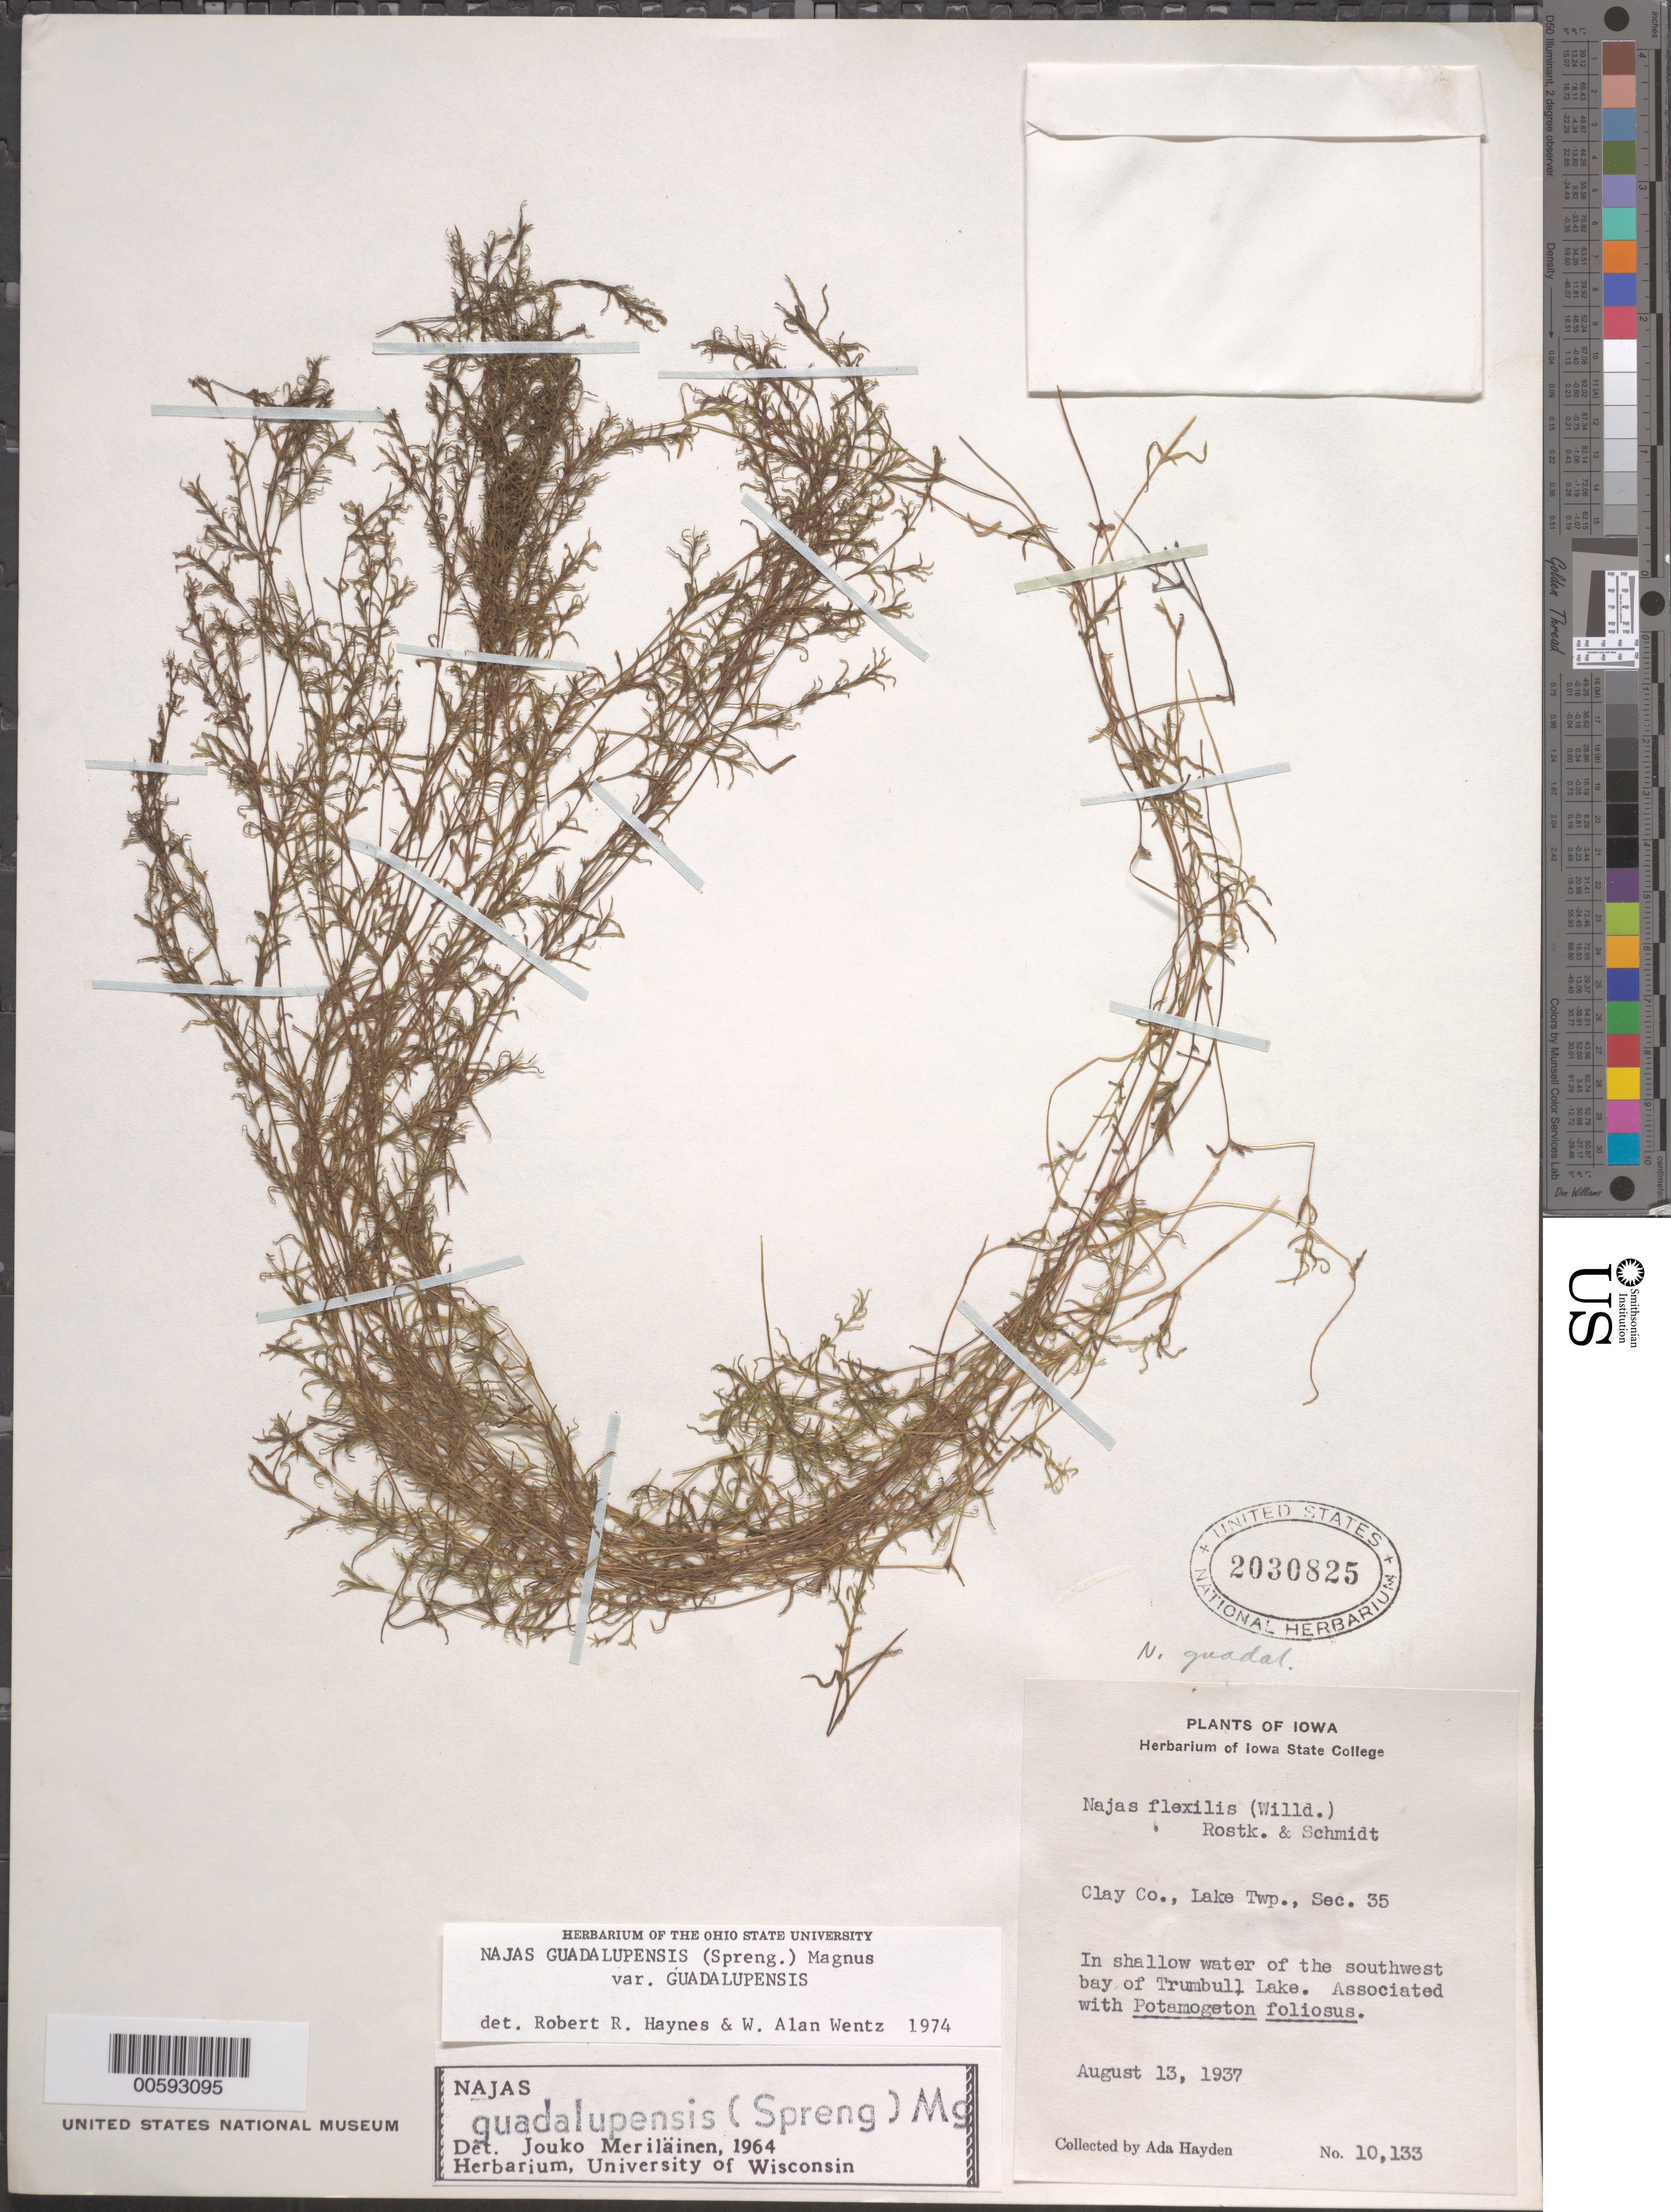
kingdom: Plantae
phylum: Tracheophyta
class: Liliopsida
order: Alismatales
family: Hydrocharitaceae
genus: Najas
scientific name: Najas guadalupensis var. guadalupensis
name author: (Spreng.) Magnus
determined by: Haynes, R. R.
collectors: A. Hayden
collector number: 10133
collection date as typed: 13 Aug 1937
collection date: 1937-08-13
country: United States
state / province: Iowa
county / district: Clay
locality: Lake Twp, Sec. 35, SW bay of Trumbull Lake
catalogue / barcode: US 2030825